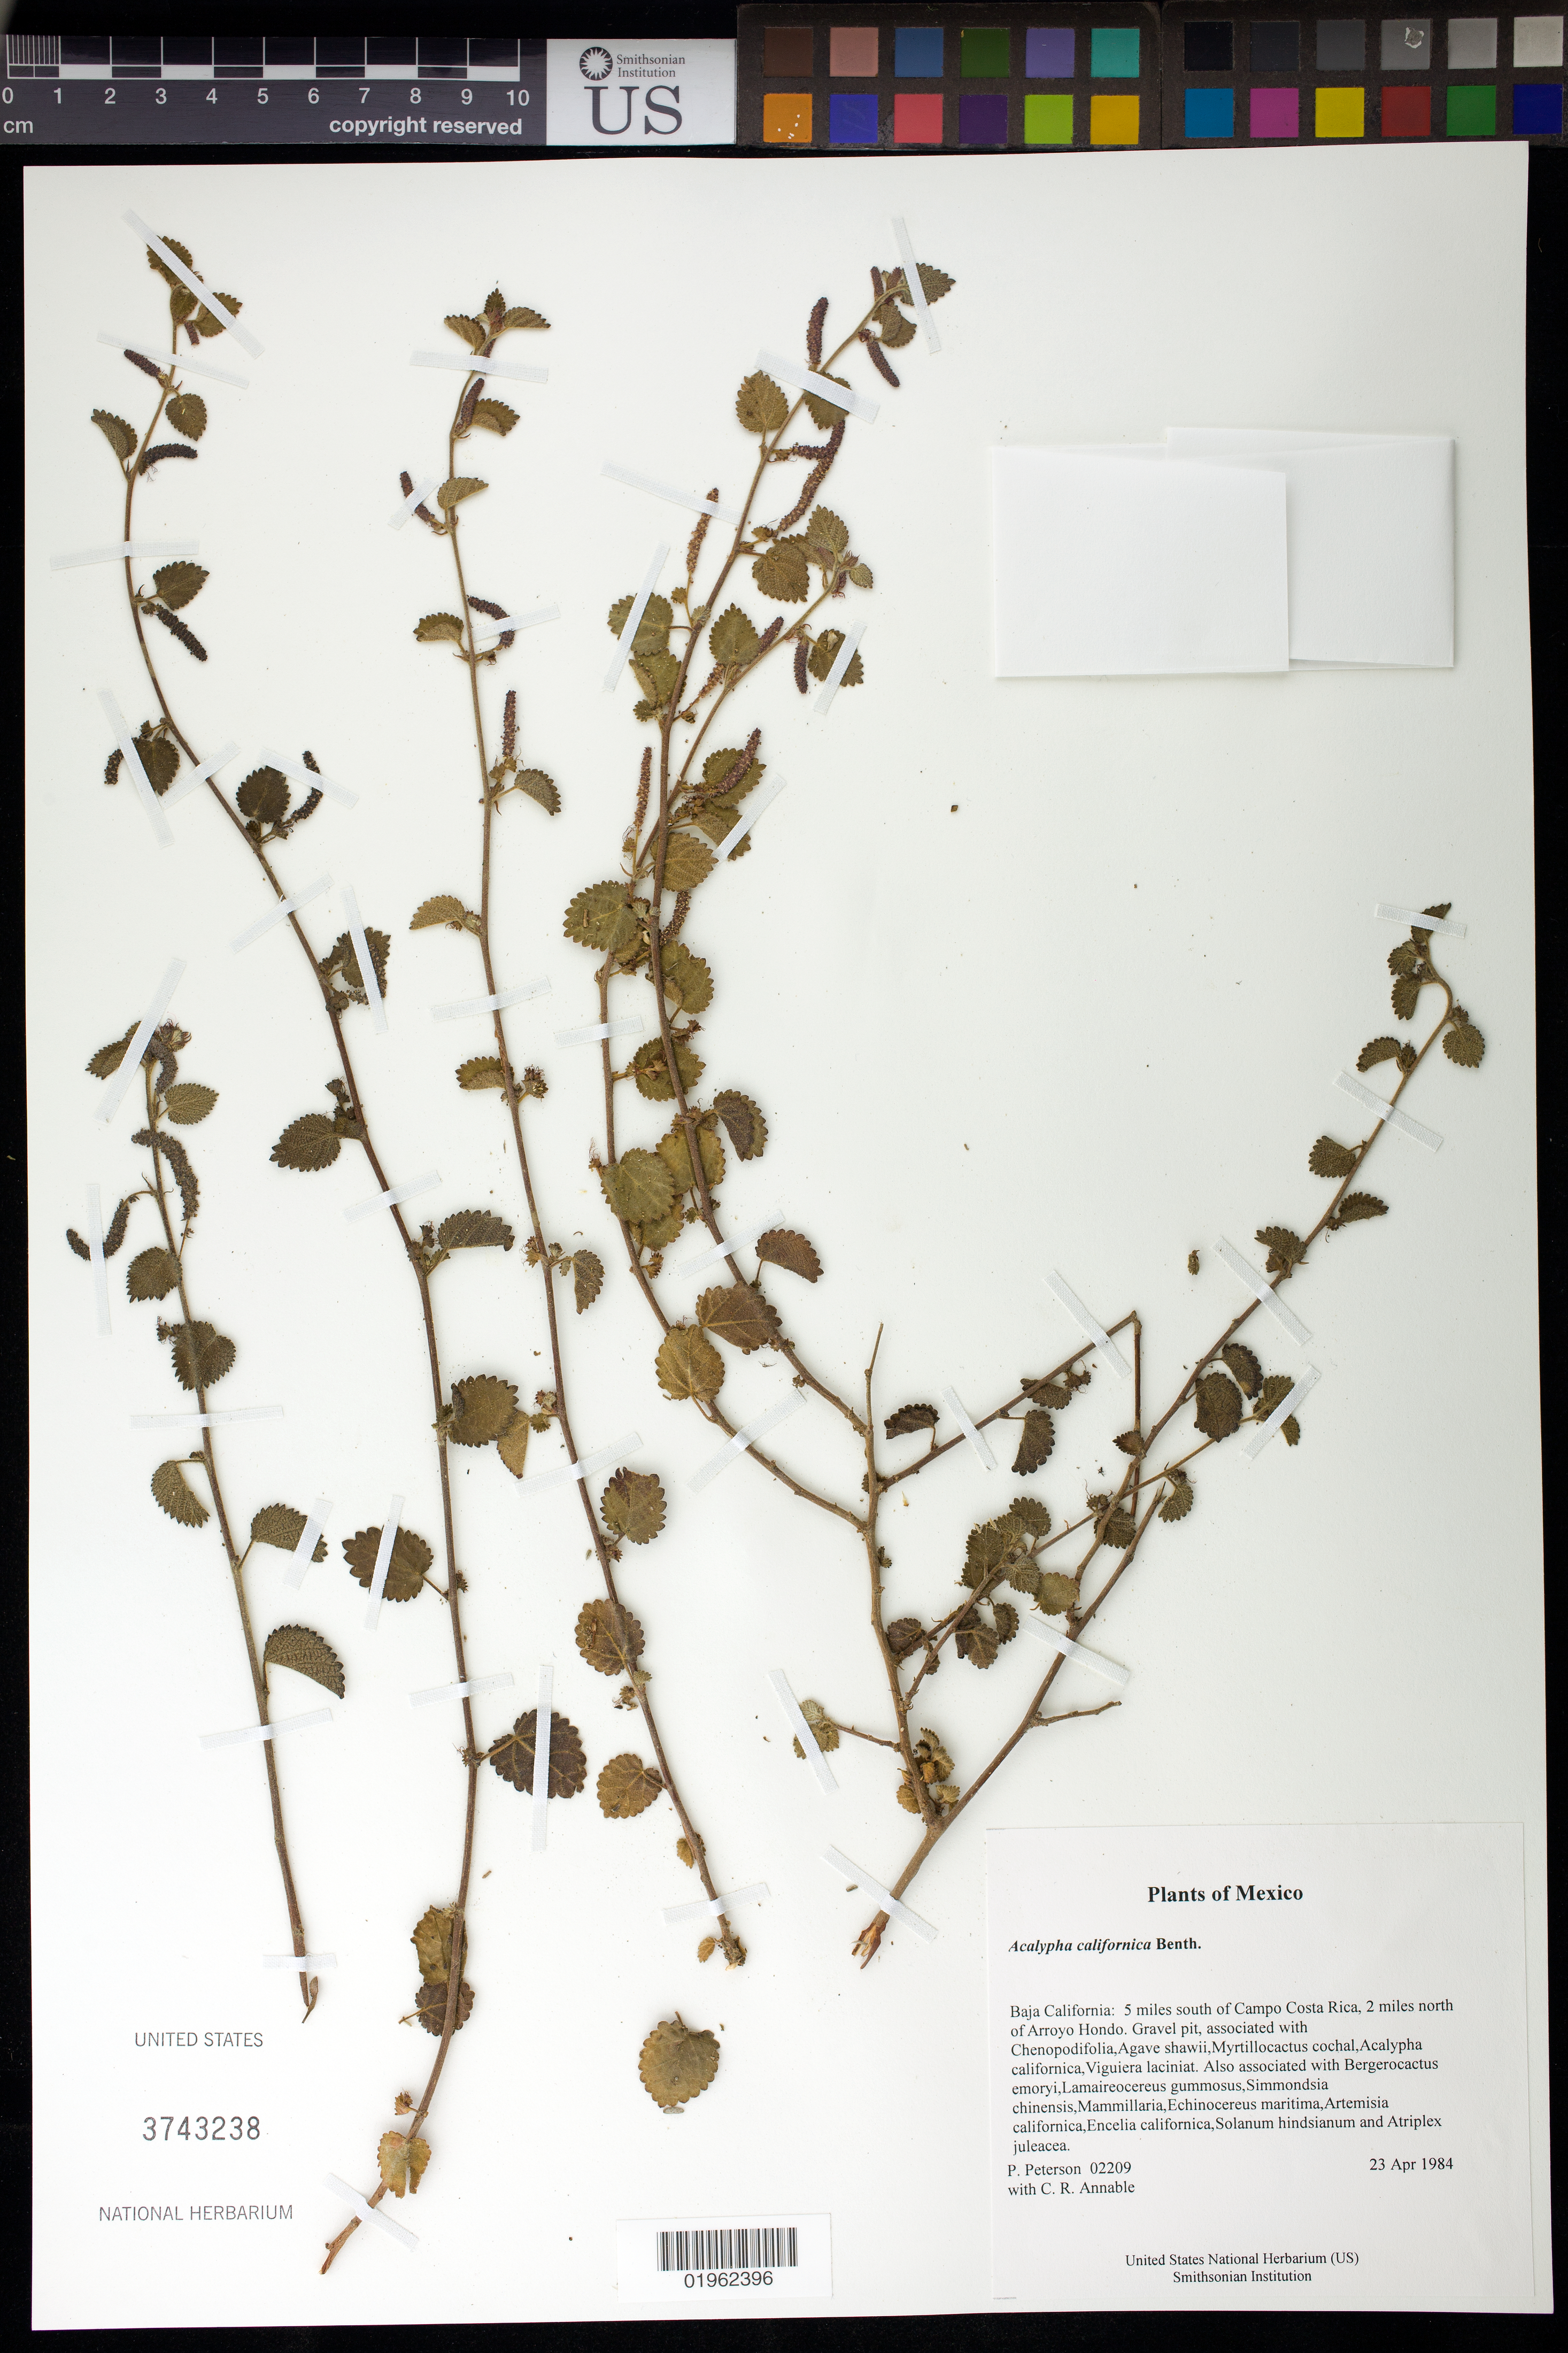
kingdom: Plantae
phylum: Tracheophyta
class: Magnoliopsida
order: Malpighiales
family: Euphorbiaceae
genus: Acalypha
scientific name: Acalypha californica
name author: Benth.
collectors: P. M. Peterson & C. R. Annable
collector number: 02209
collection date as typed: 23 Apr 1984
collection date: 1984-04-23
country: Mexico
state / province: Baja California Norte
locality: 5 miles south of Campo Costa Rica, 2 miles north of Arroyo Hondo.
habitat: Gravel pit, associated with Chenopodifolia,Agave shawii,Myrtillocactus cochal,Acalypha californica,Viguiera laciniat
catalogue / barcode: US 3743238